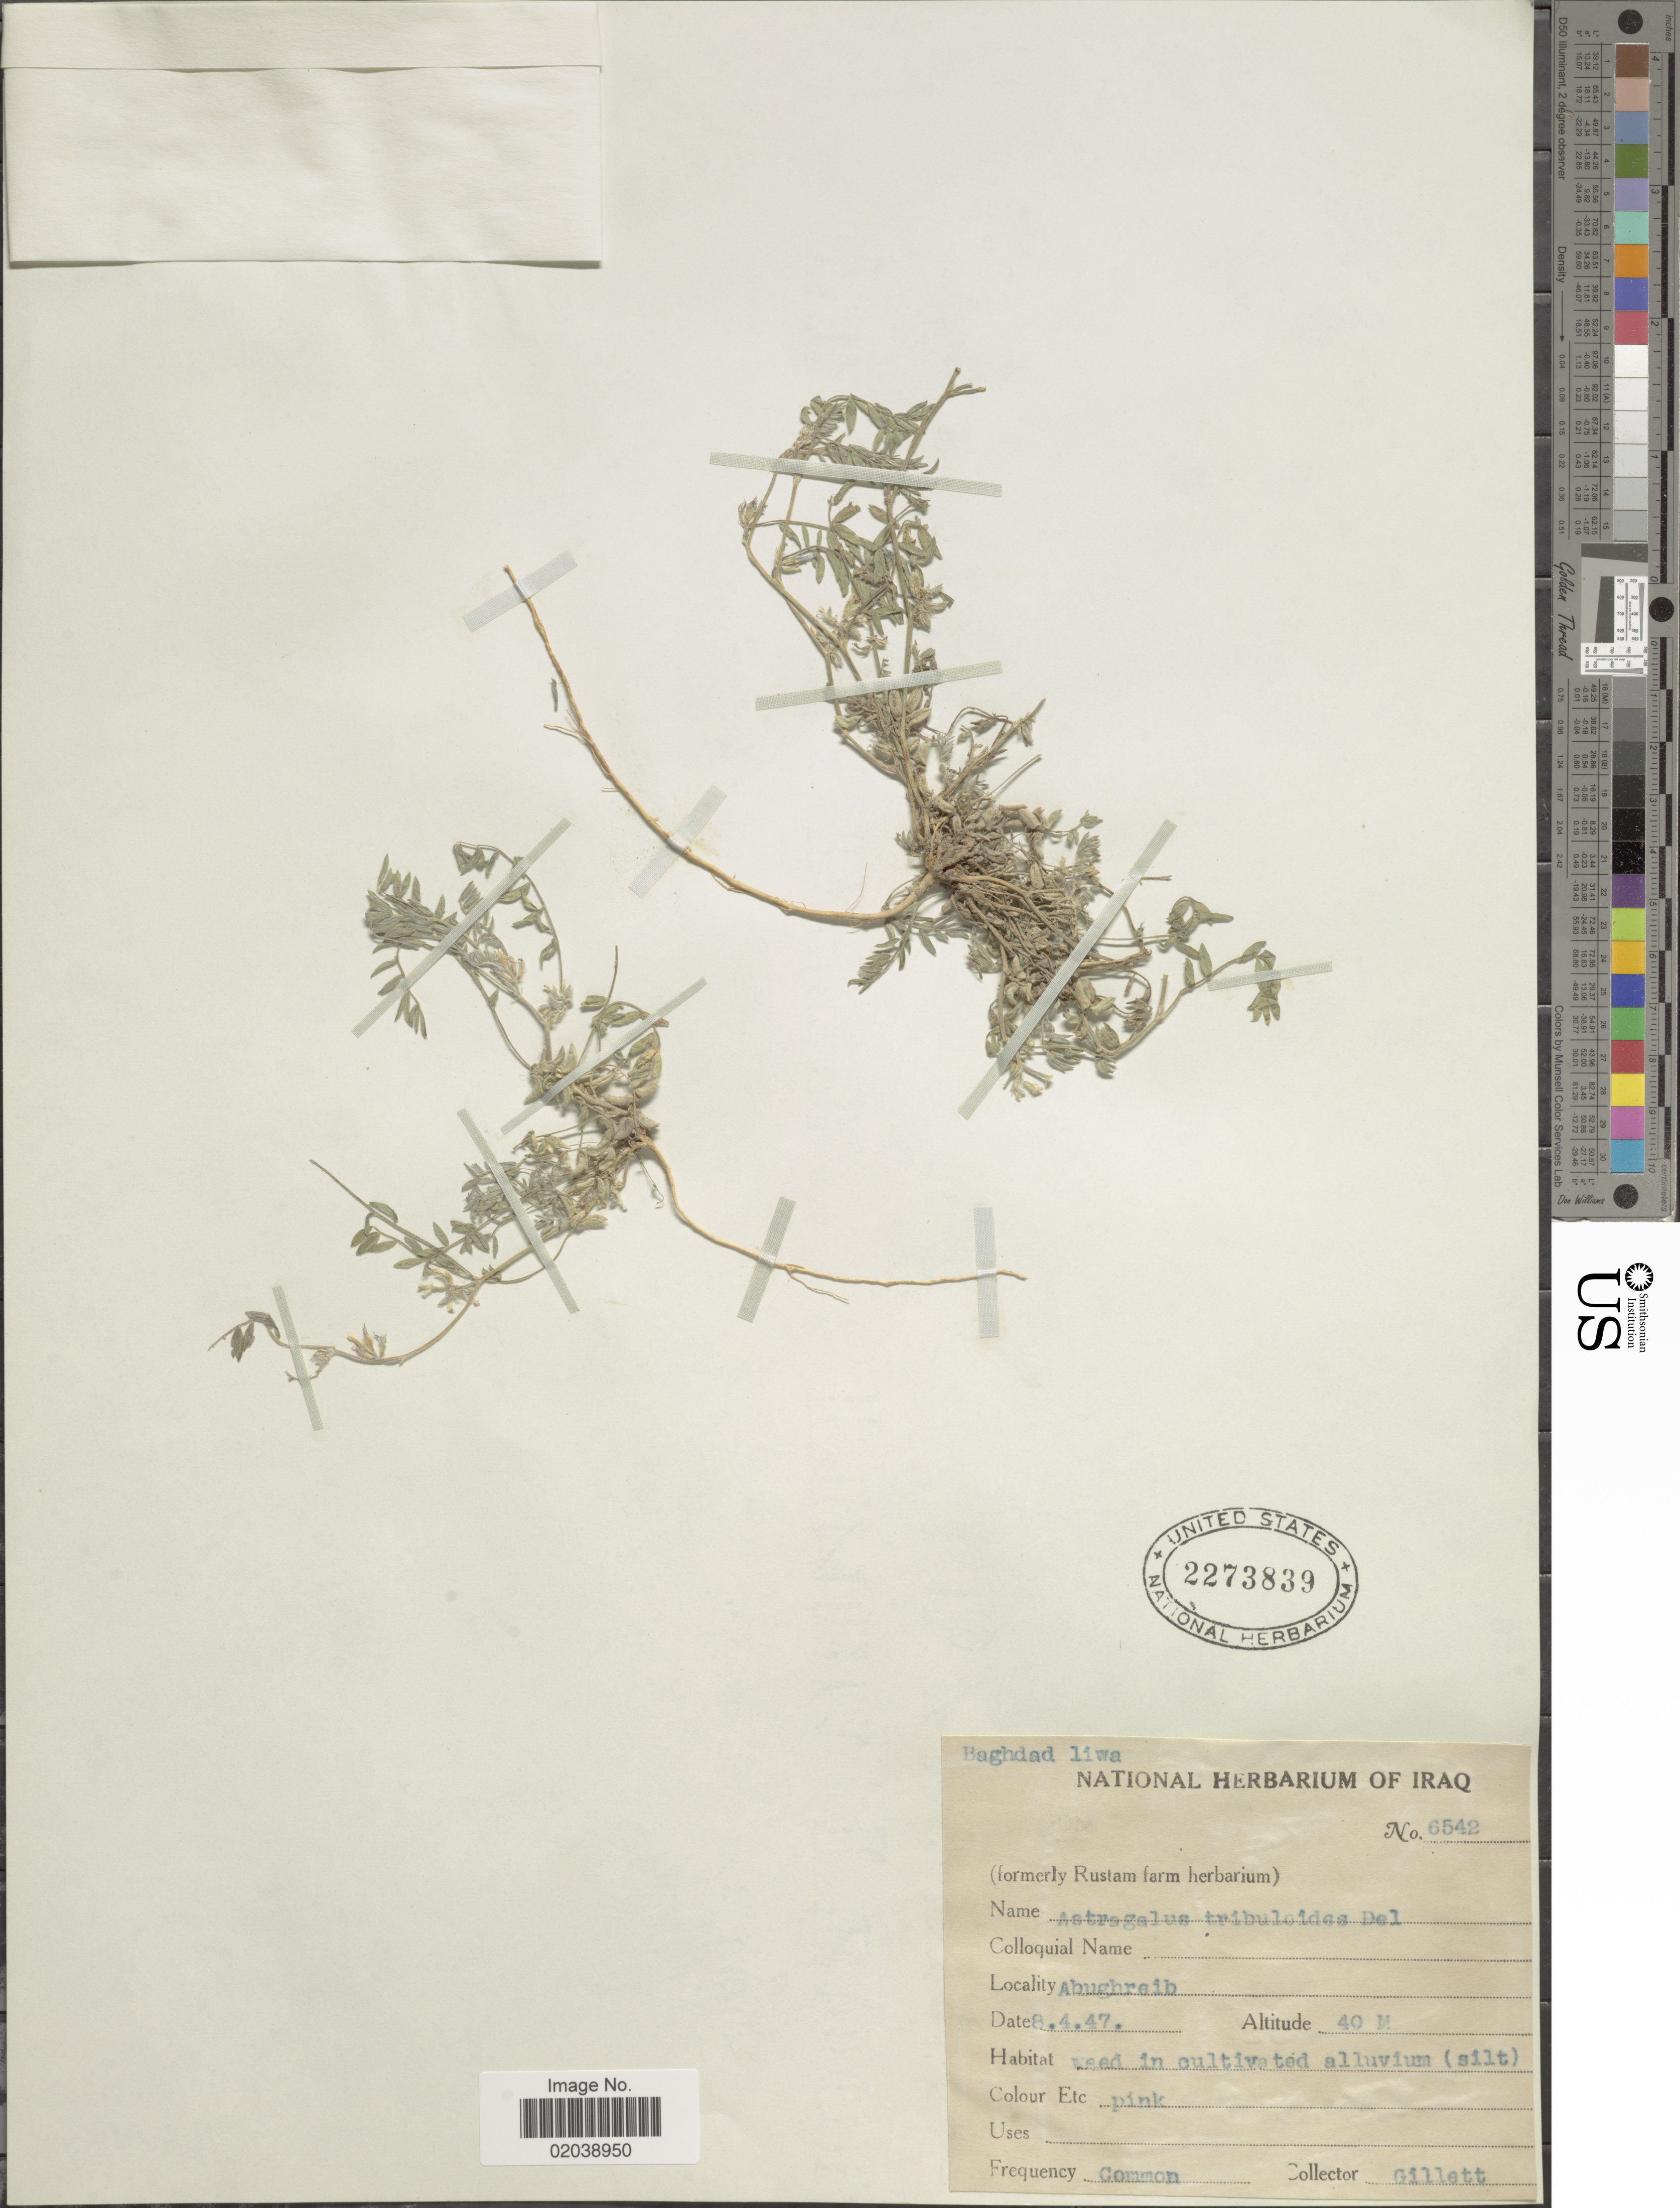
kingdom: Plantae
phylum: Tracheophyta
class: Magnoliopsida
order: Fabales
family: Fabaceae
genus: Astragalus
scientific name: Astragalus tribuloides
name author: Delile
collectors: Gillett, --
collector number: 6542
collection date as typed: Transcribed d/m/y: 8/4/47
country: Iraq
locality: Abughreib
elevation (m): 40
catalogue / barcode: US 2273839